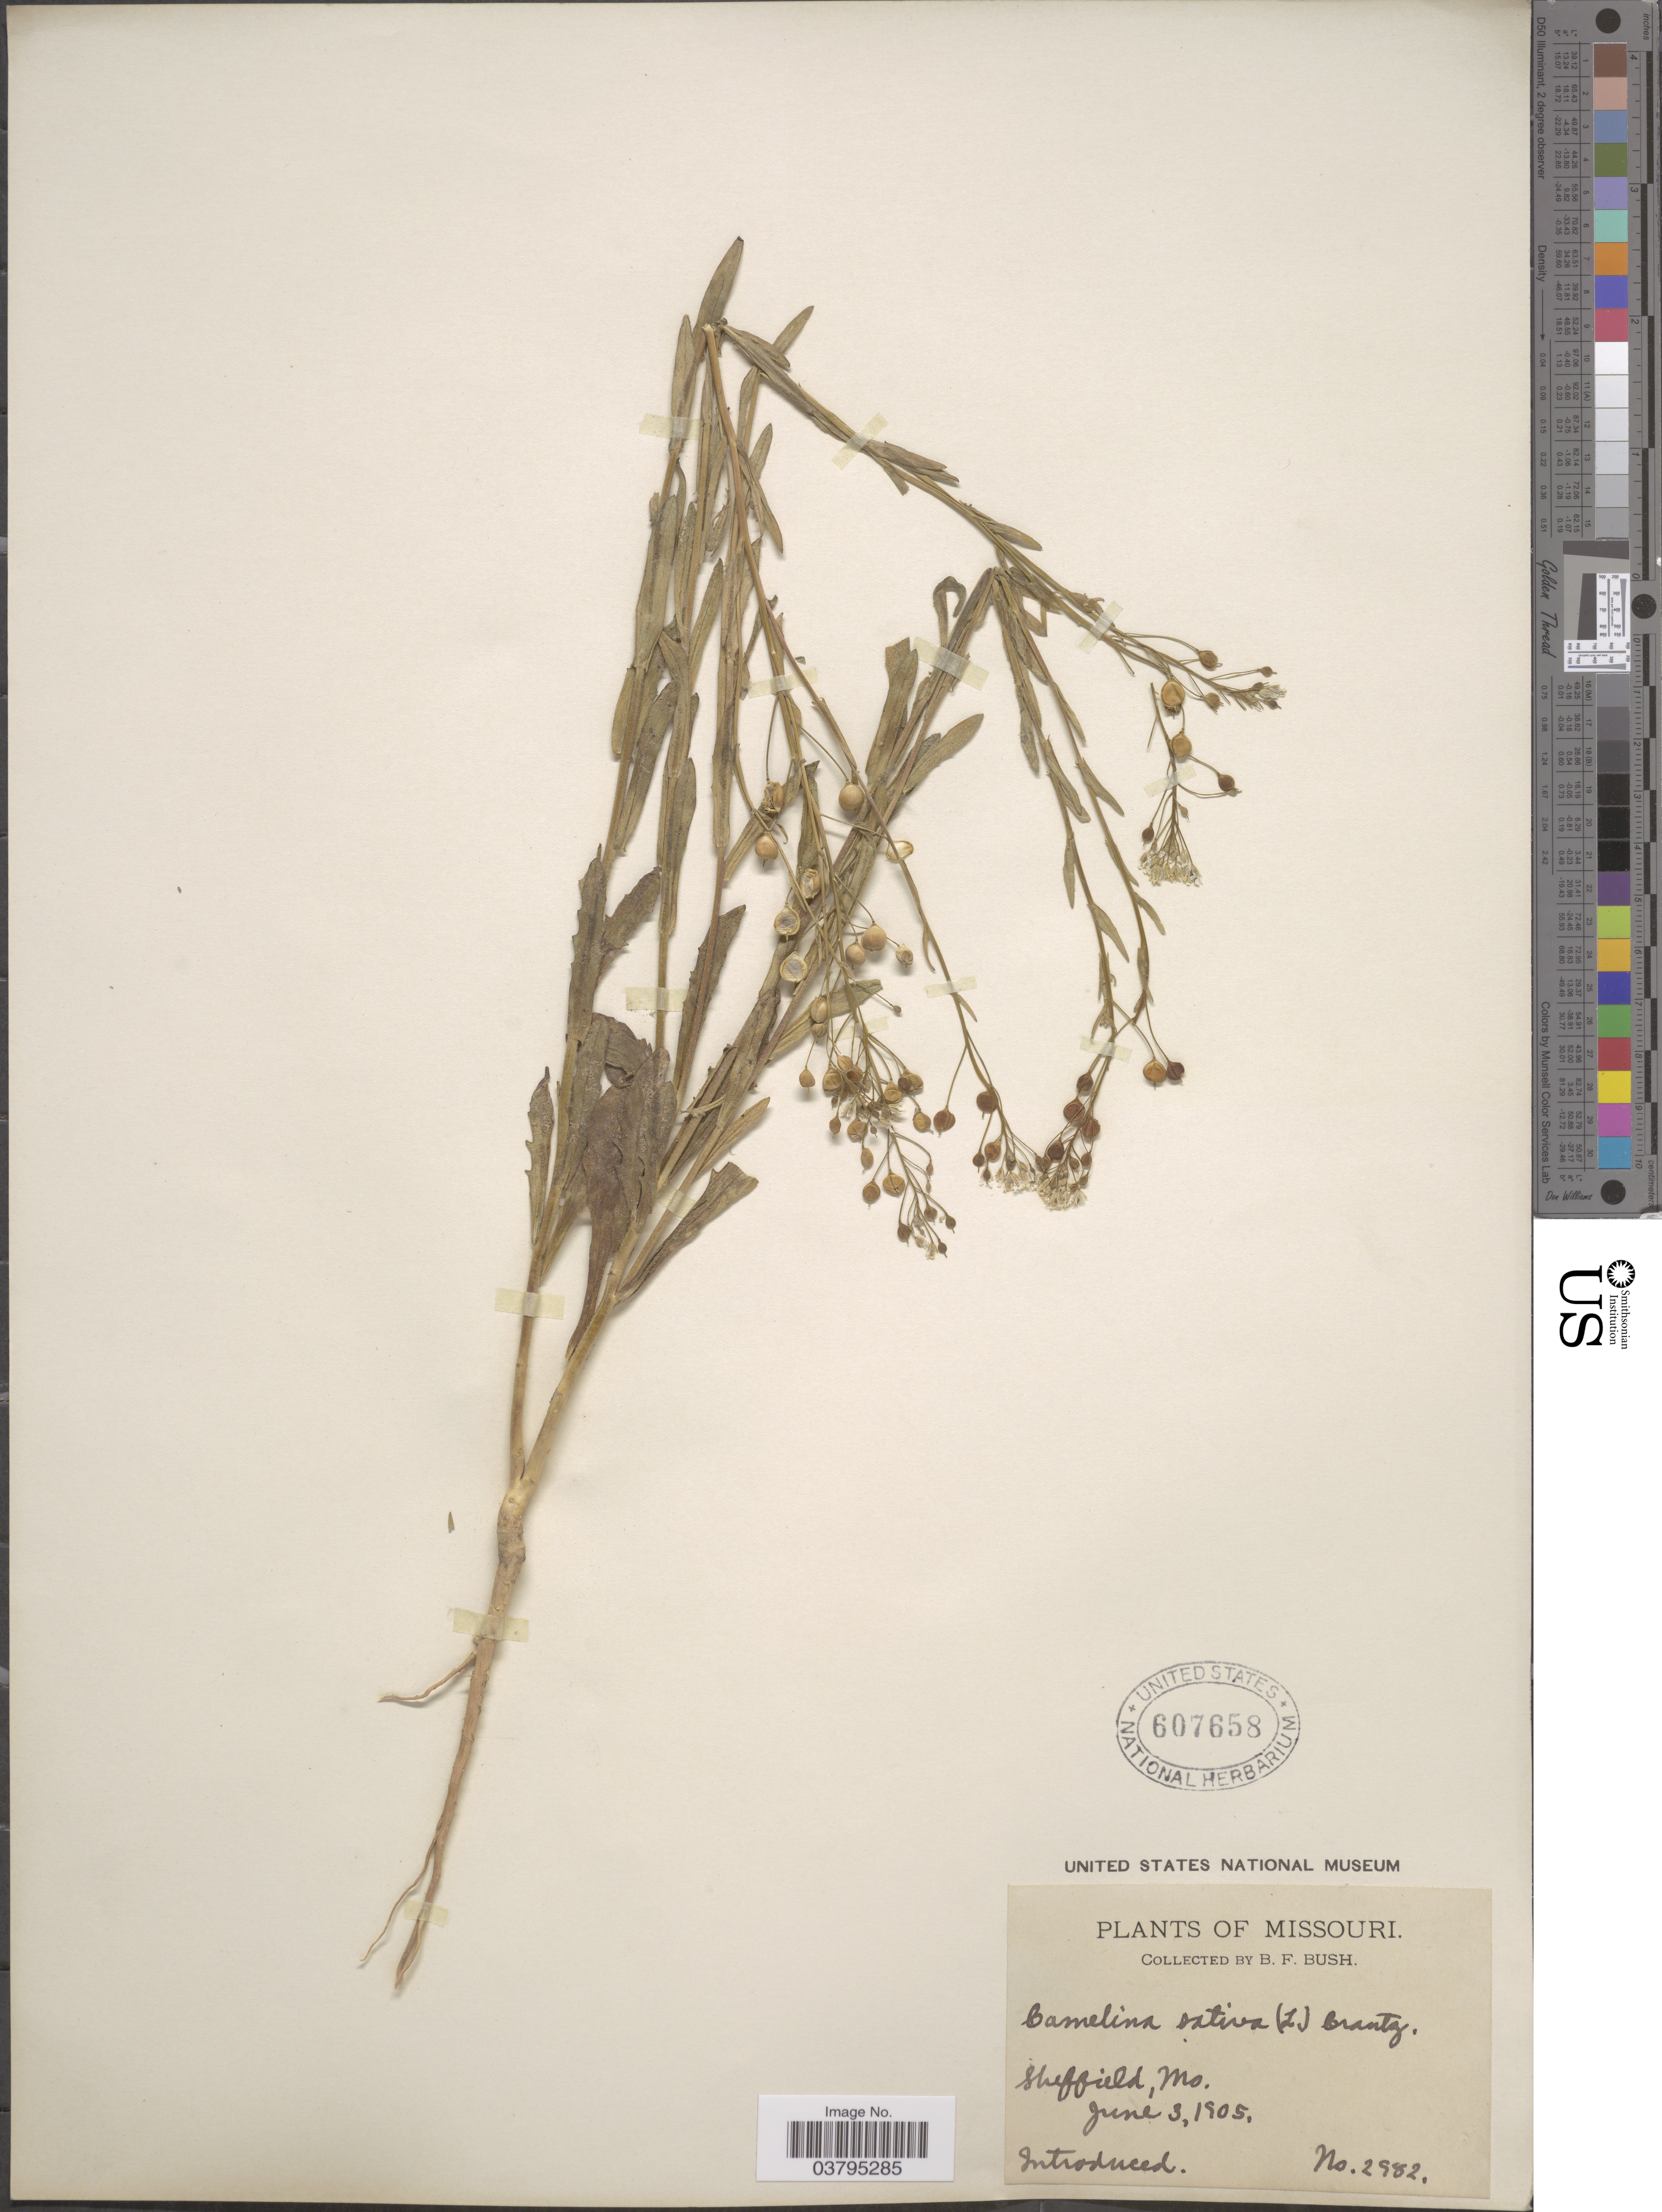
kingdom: Plantae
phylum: Tracheophyta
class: Magnoliopsida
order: Brassicales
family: Brassicaceae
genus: Camelina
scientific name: Camelina microcarpa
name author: DC.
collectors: B. F. Bush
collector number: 2982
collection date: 1905-06-03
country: United States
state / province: Missouri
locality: Sheffield.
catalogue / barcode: US 607658